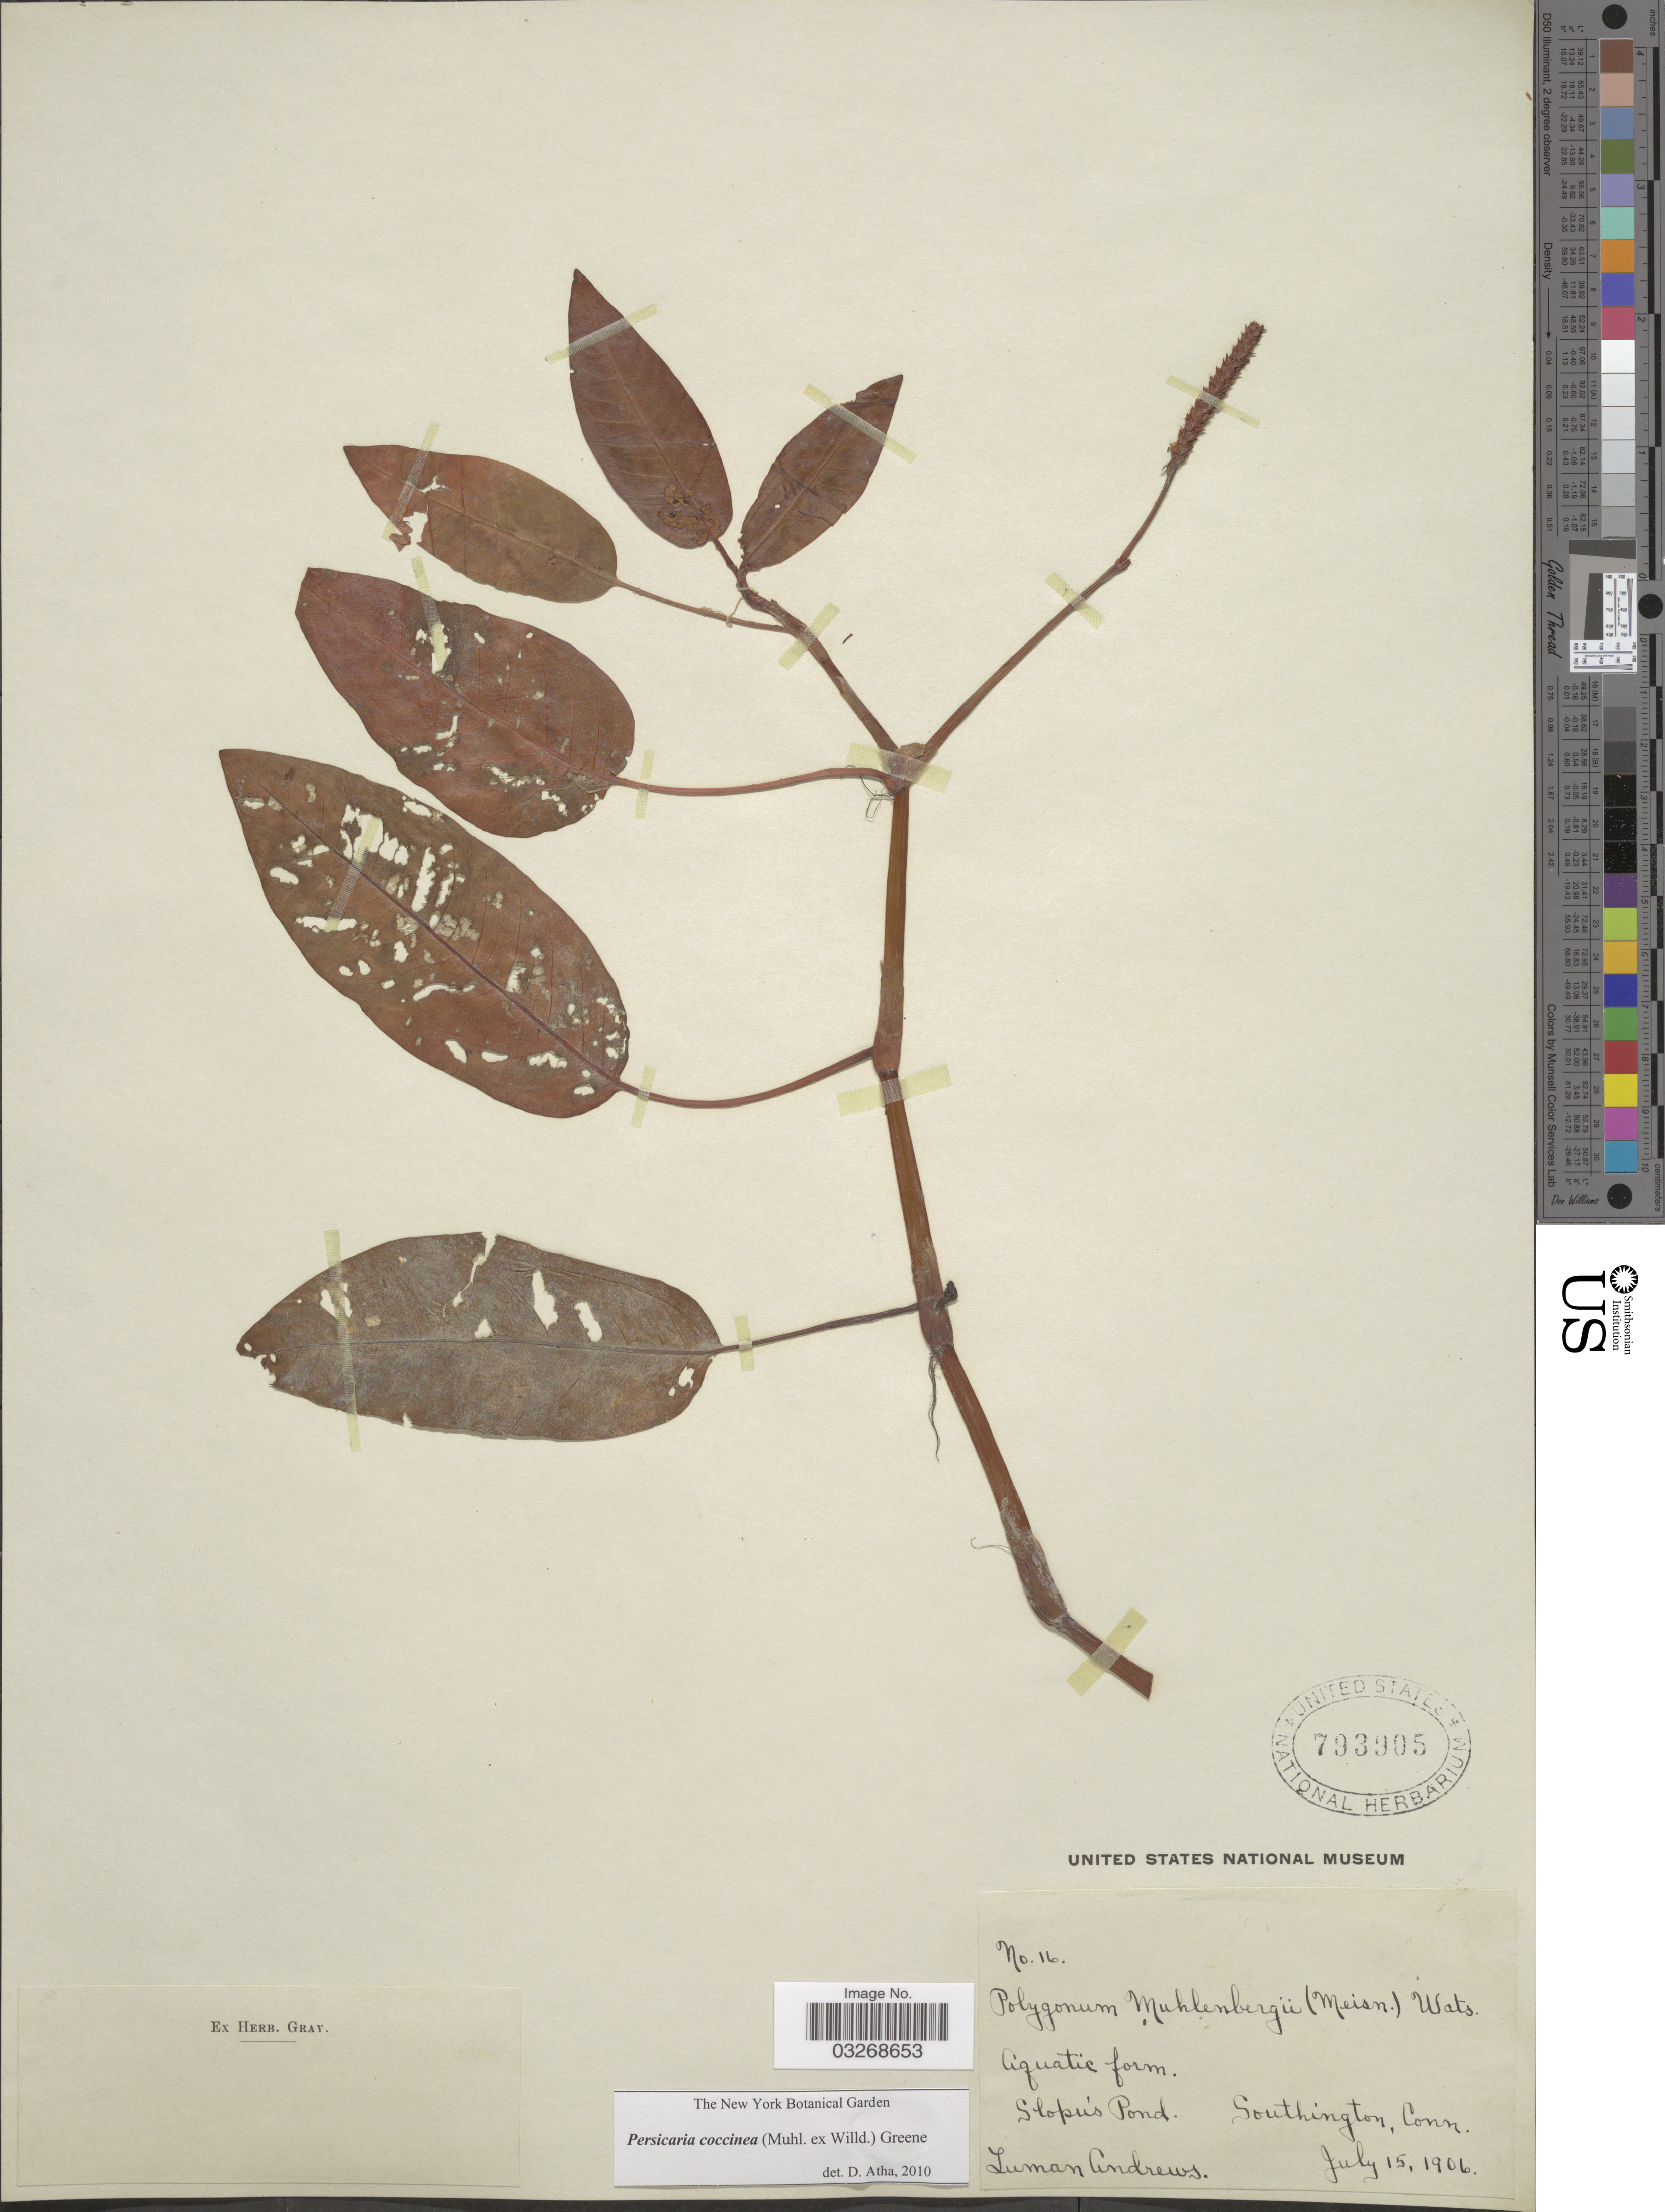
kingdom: Plantae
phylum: Tracheophyta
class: Magnoliopsida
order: Caryophyllales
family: Polygonaceae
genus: Persicaria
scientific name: Persicaria coccinea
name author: (Muhl. ex Willd.) Greene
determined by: Atha, D. E.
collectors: L. Andrews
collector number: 16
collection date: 1906-07-15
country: United States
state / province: Connecticut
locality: Slopu's Pond. Southington.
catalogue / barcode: US 793905